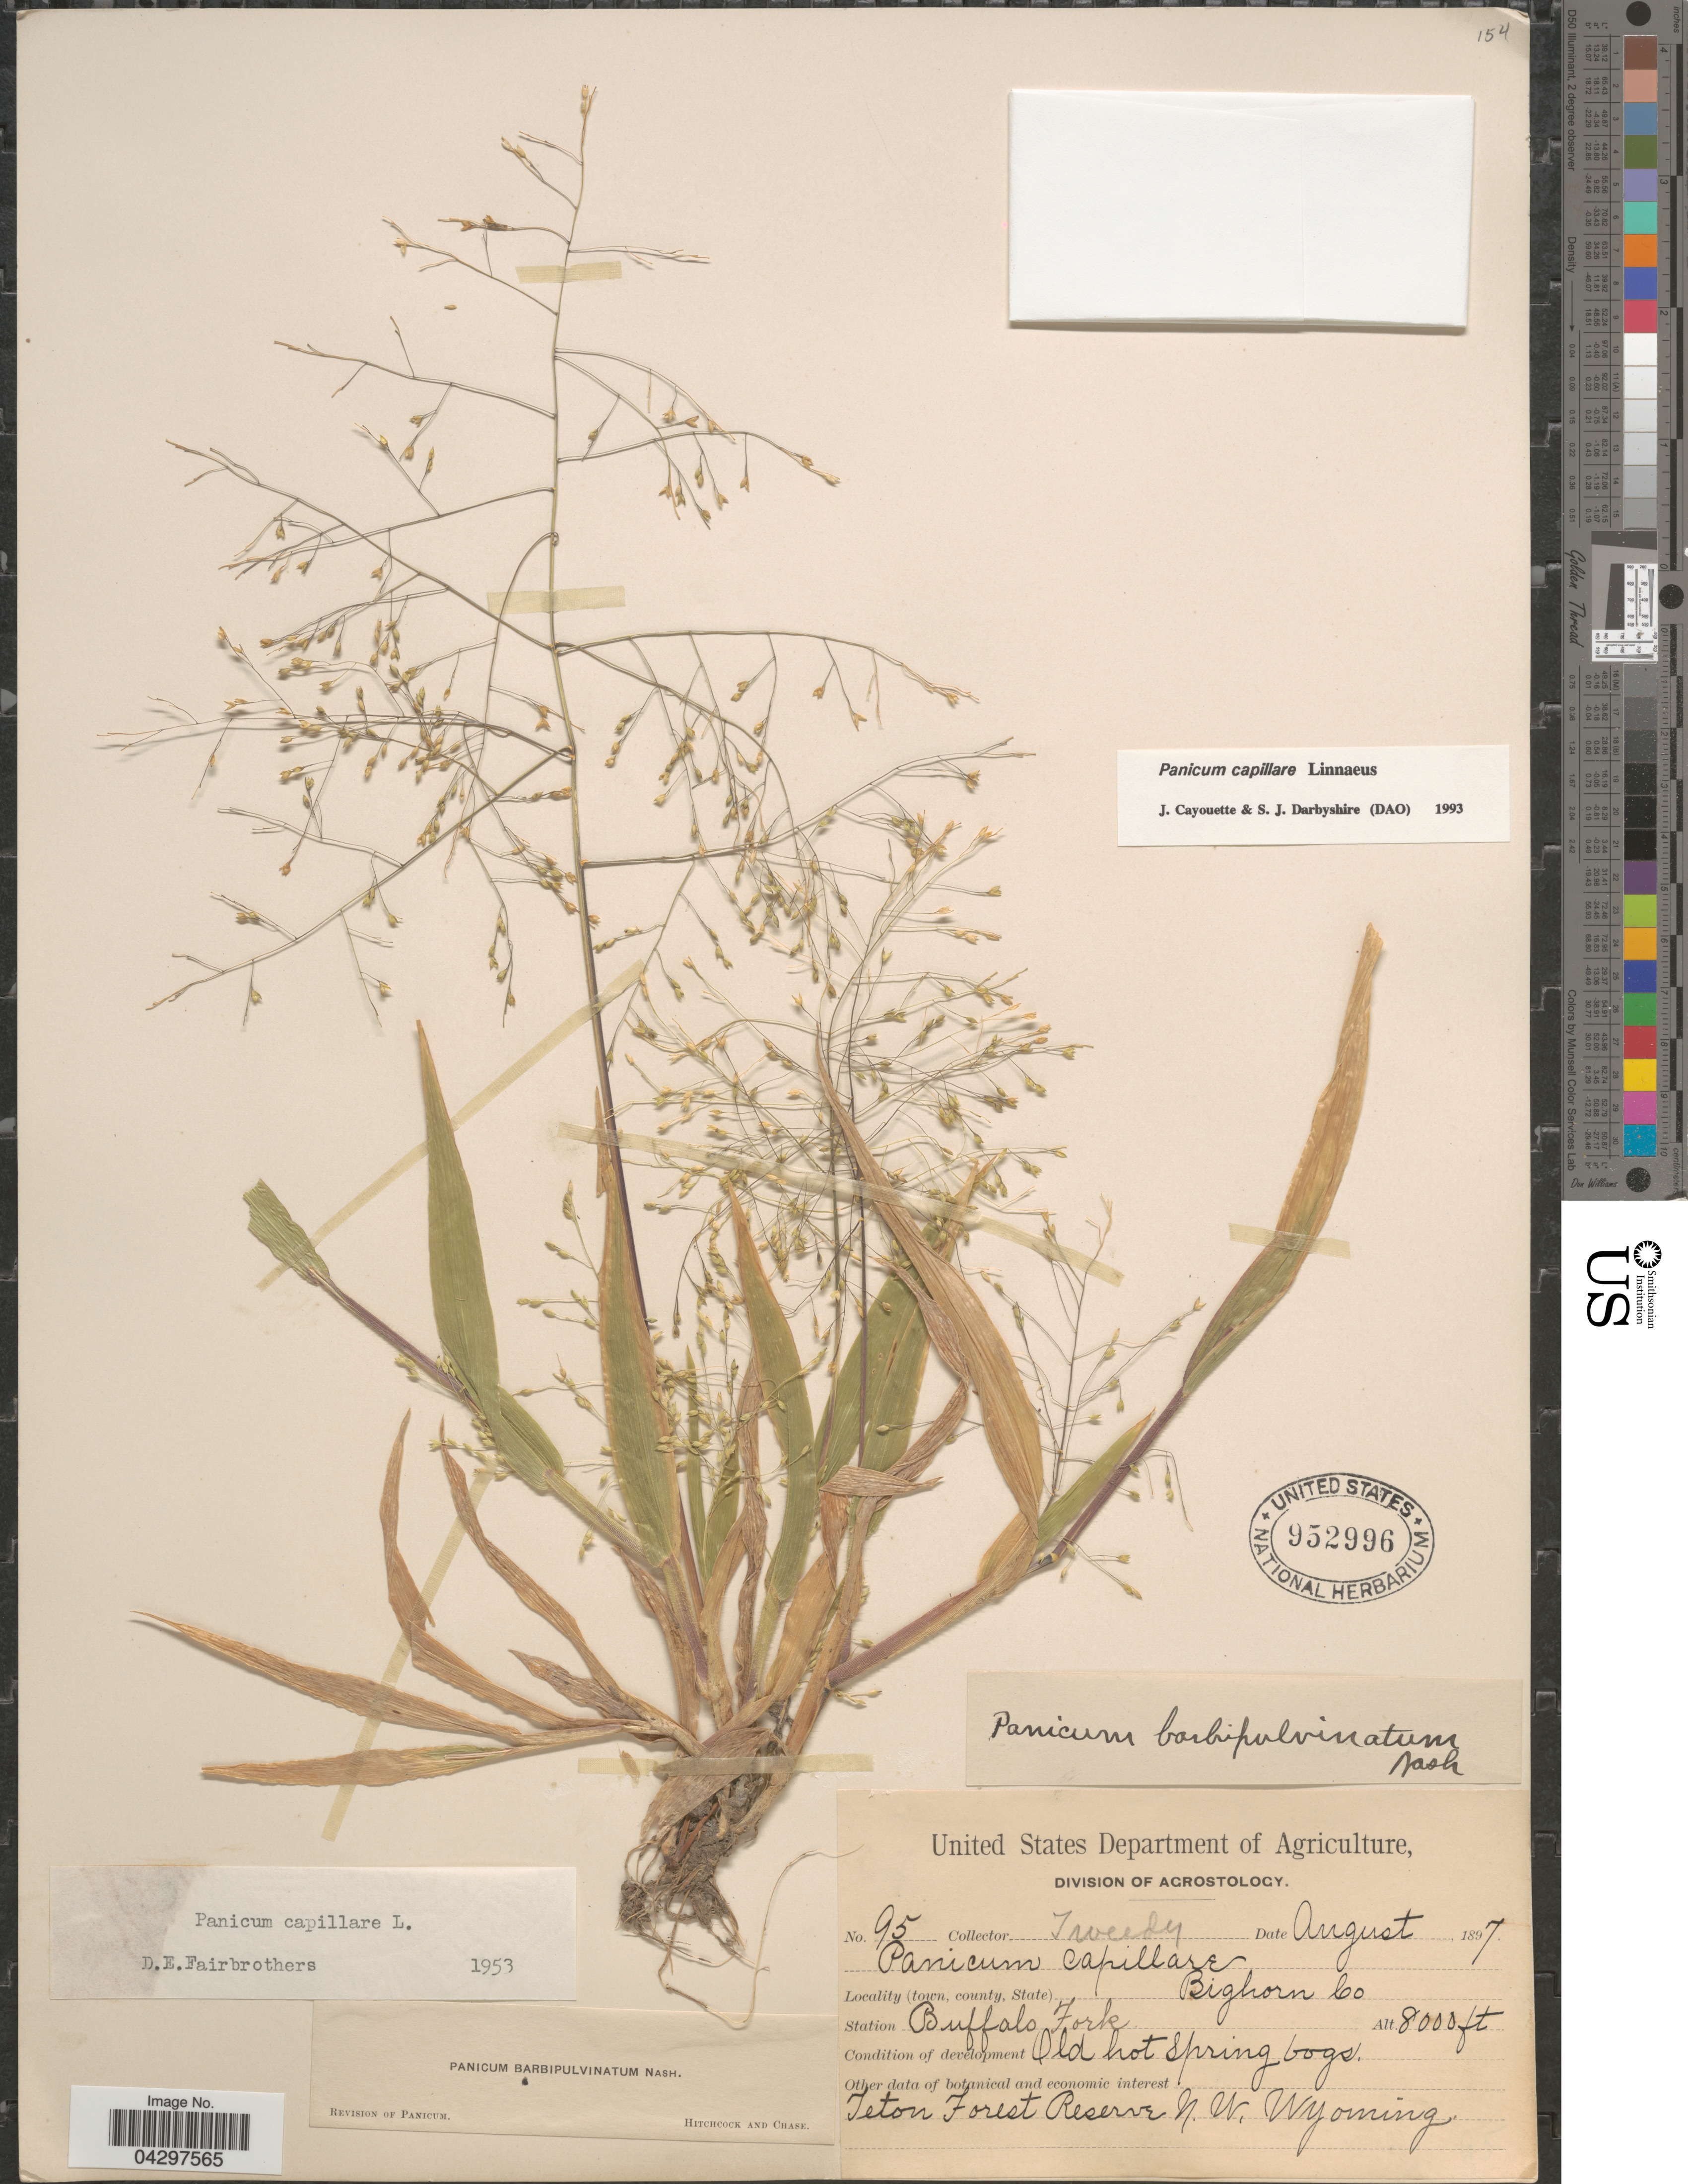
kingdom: Plantae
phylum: Tracheophyta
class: Liliopsida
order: Poales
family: Poaceae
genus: Panicum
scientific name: Panicum capillare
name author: L.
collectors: Tweedy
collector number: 95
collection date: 1897-08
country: United States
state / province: Wyoming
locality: (town, county, State) Bighorn Co. Station Buffalo Fork. Teton Forest Reserve N. W. Wyoming.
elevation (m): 2438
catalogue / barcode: US 952996